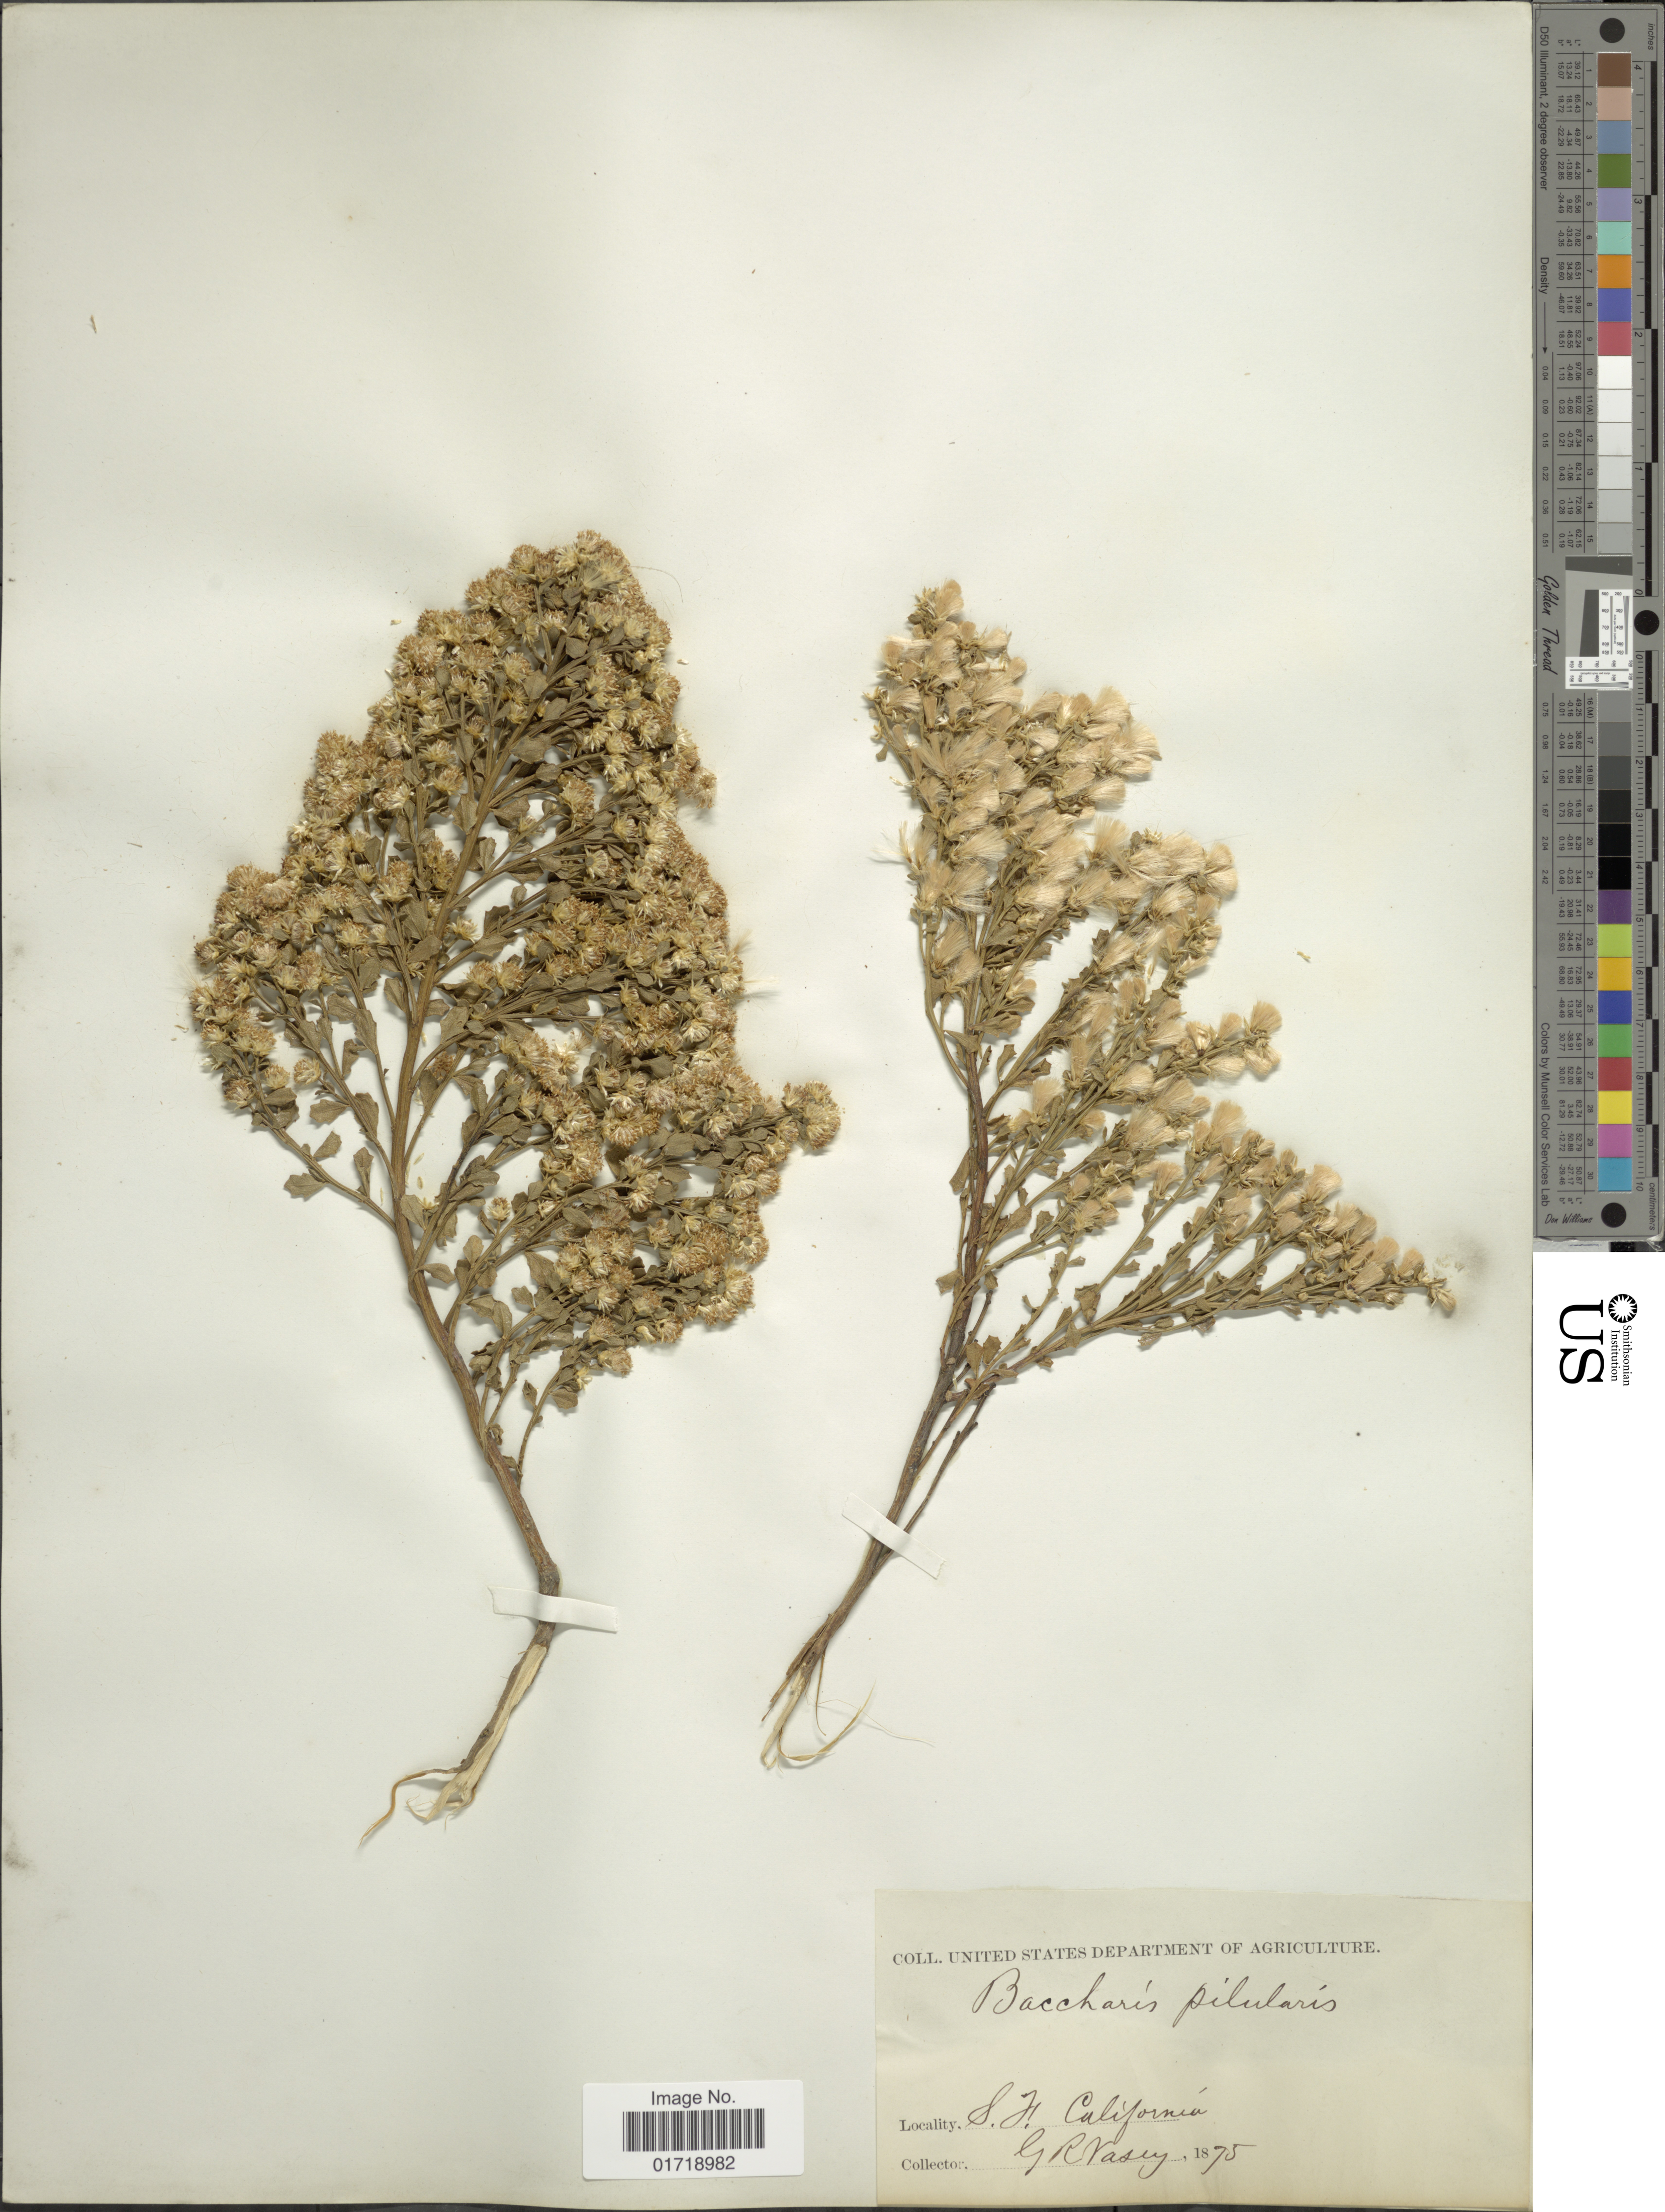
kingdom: Plantae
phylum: Tracheophyta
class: Magnoliopsida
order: Asterales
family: Asteraceae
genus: Baccharis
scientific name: Baccharis pilularis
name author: DC.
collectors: G. R. Vasey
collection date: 1875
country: United States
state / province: California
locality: S. J.